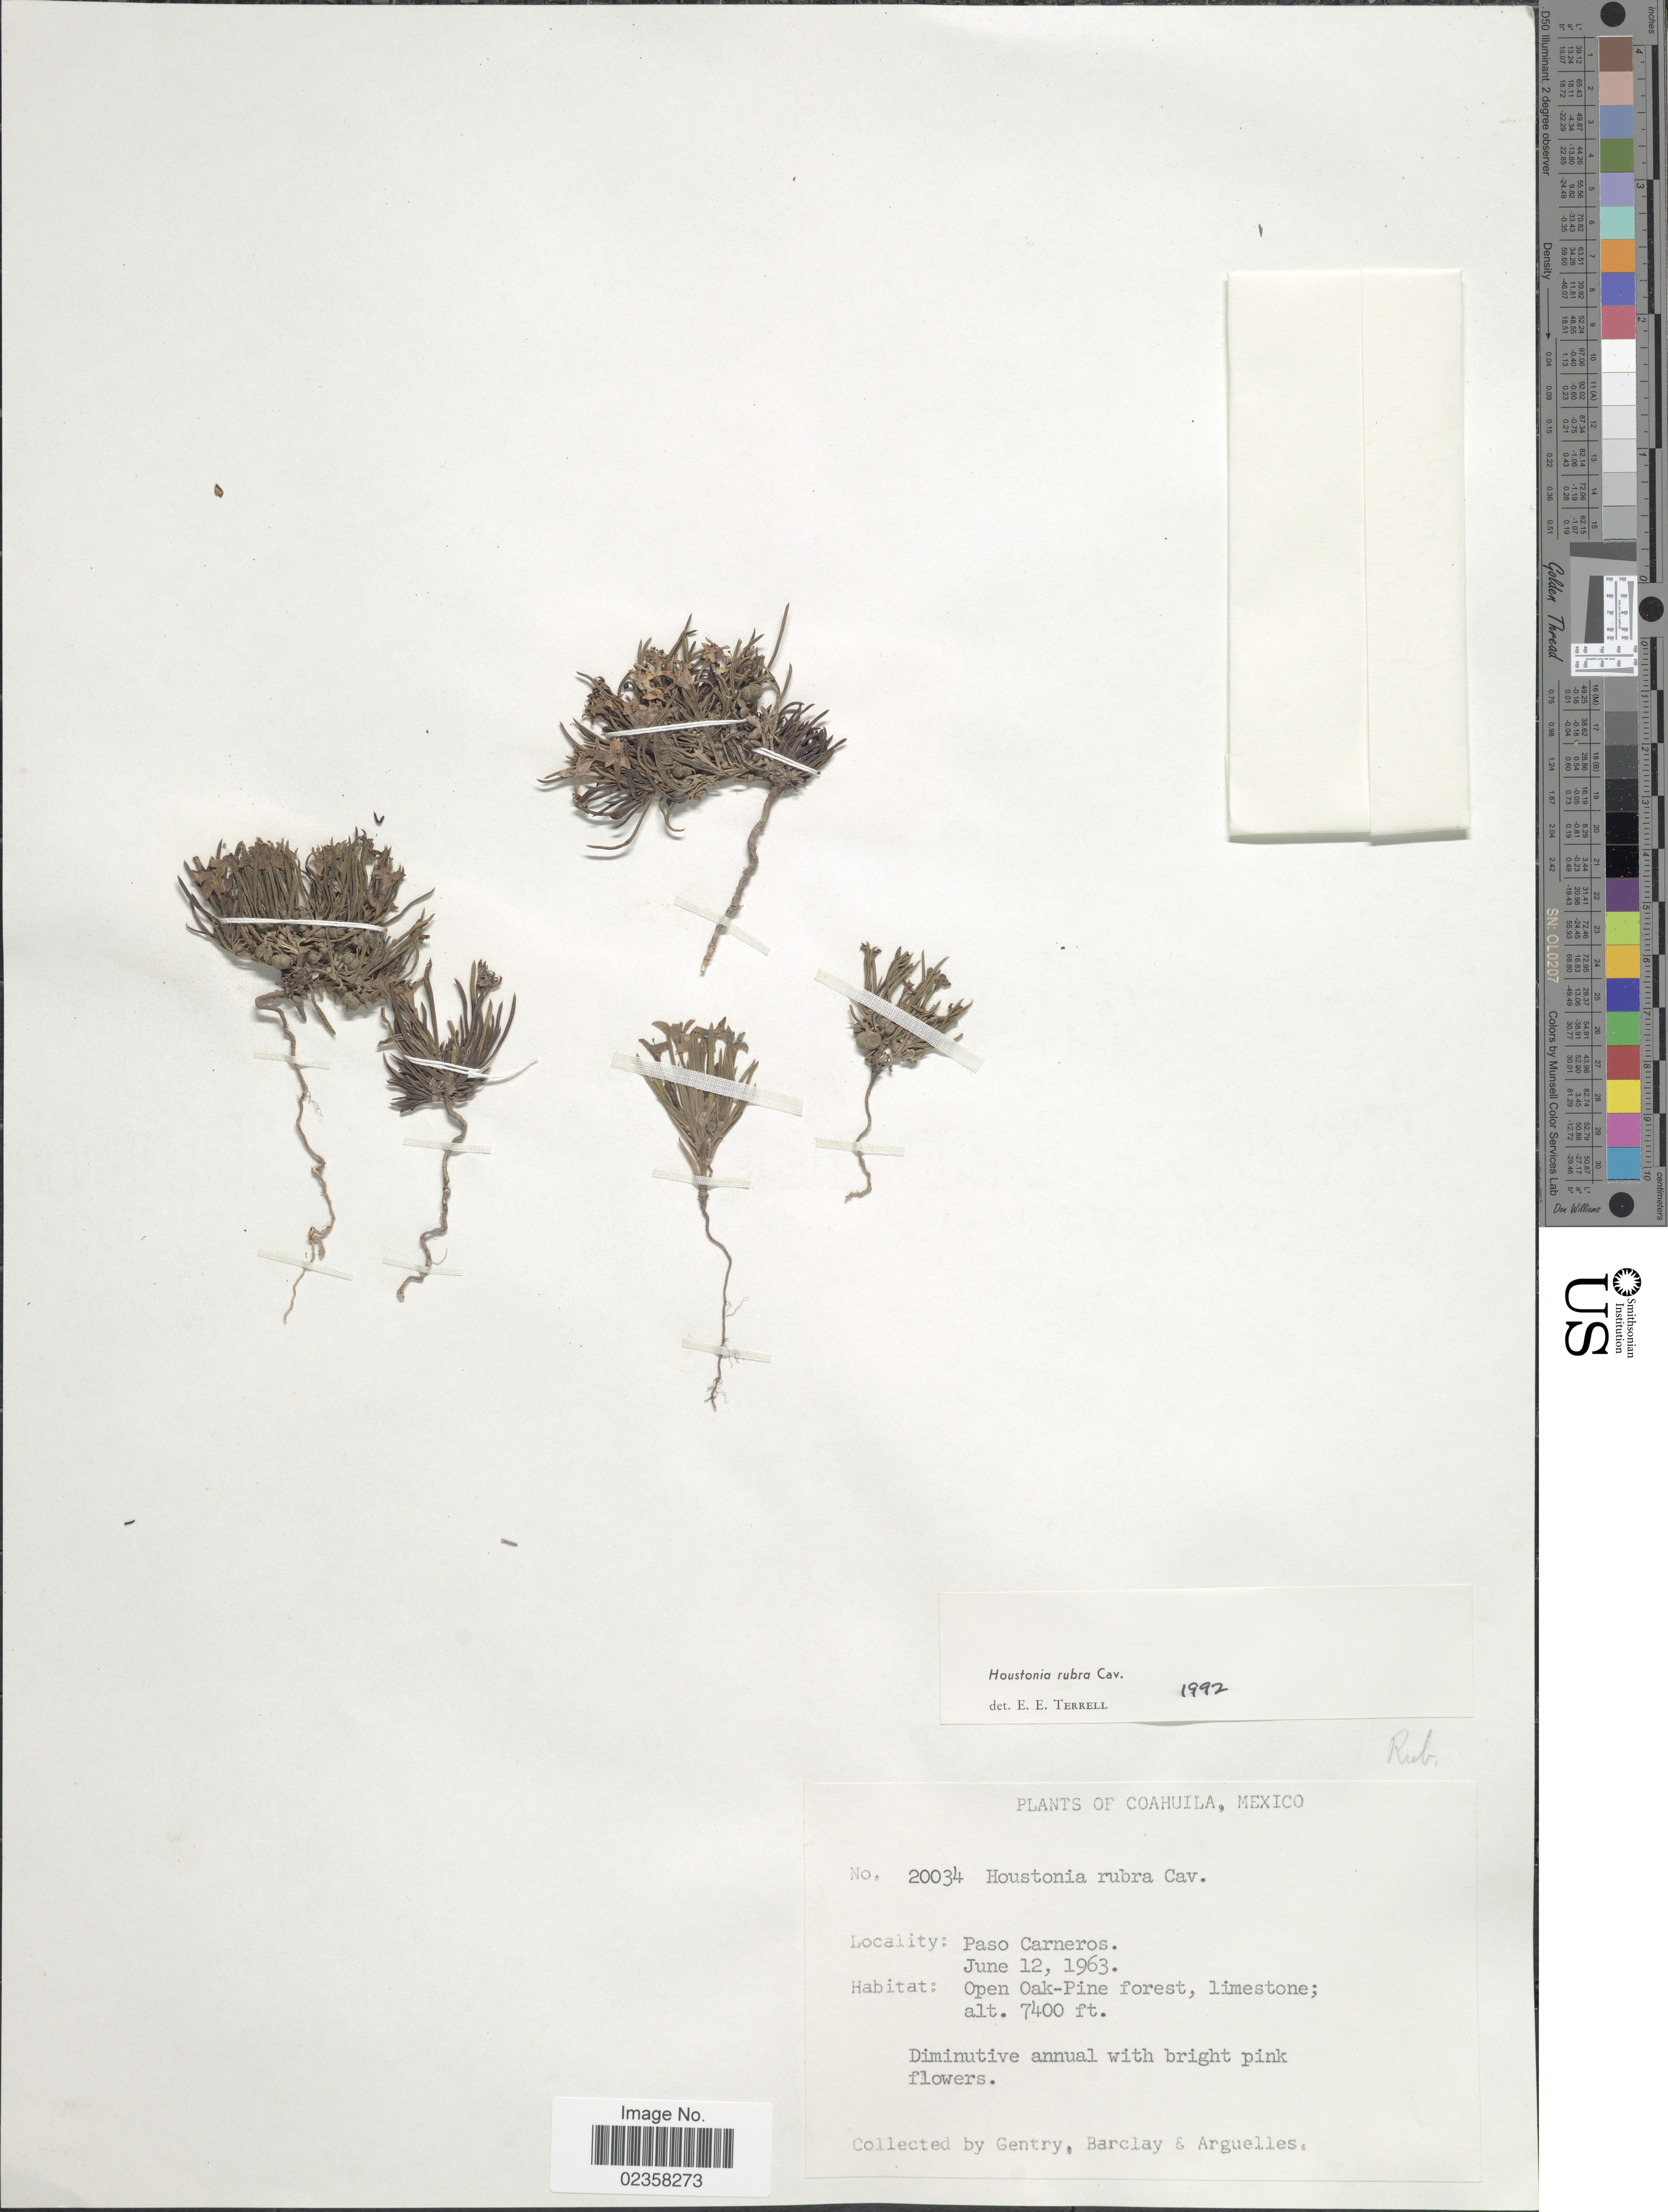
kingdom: Plantae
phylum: Tracheophyta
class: Magnoliopsida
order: Gentianales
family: Rubiaceae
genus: Houstonia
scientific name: Houstonia rubra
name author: Cav.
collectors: Gentry, --, -- Barclay & Arguelles, --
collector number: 20034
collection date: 1963-06-12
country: Mexico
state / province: Coahuila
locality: Paso Carneros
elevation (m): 2256